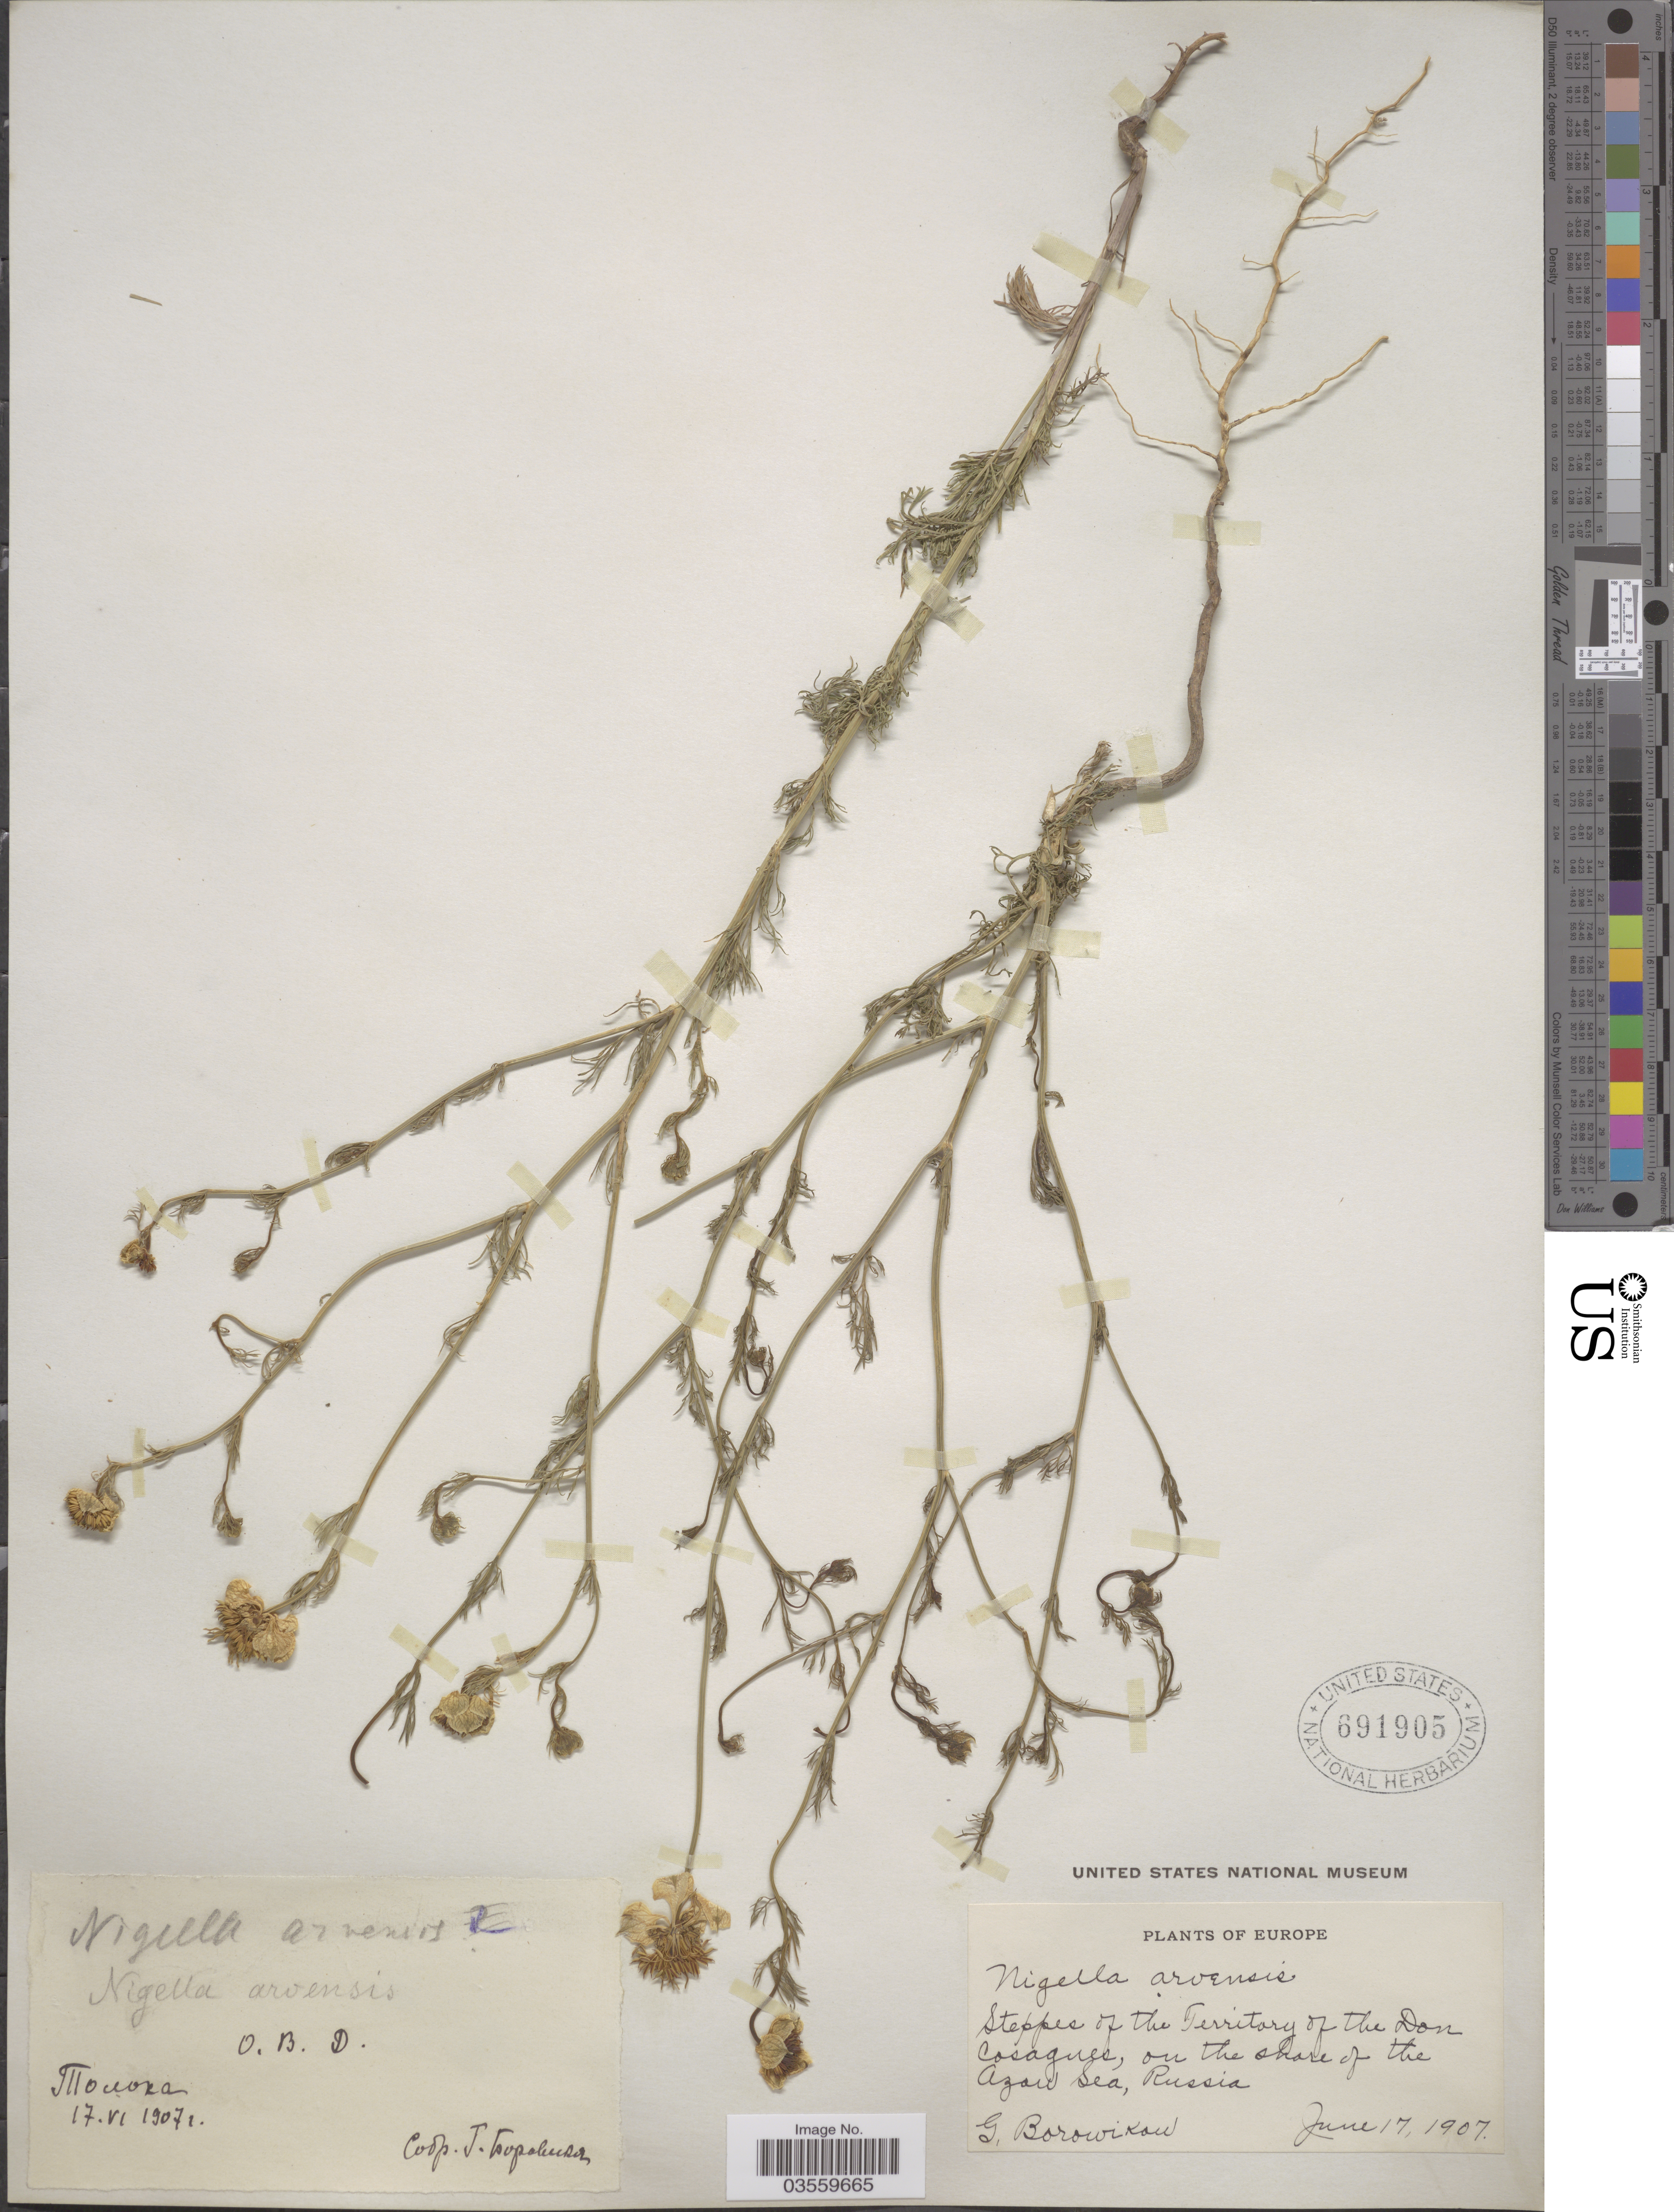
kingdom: Plantae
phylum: Tracheophyta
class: Magnoliopsida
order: Ranunculales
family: Ranunculaceae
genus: Nigella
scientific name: Nigella arvensis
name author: L.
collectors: G. Borowikow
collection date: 1907-06-17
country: Russian Federation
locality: Steppes of the Territory of the Don Cosagues, on the shore of the Azow Sea.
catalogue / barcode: US 691905